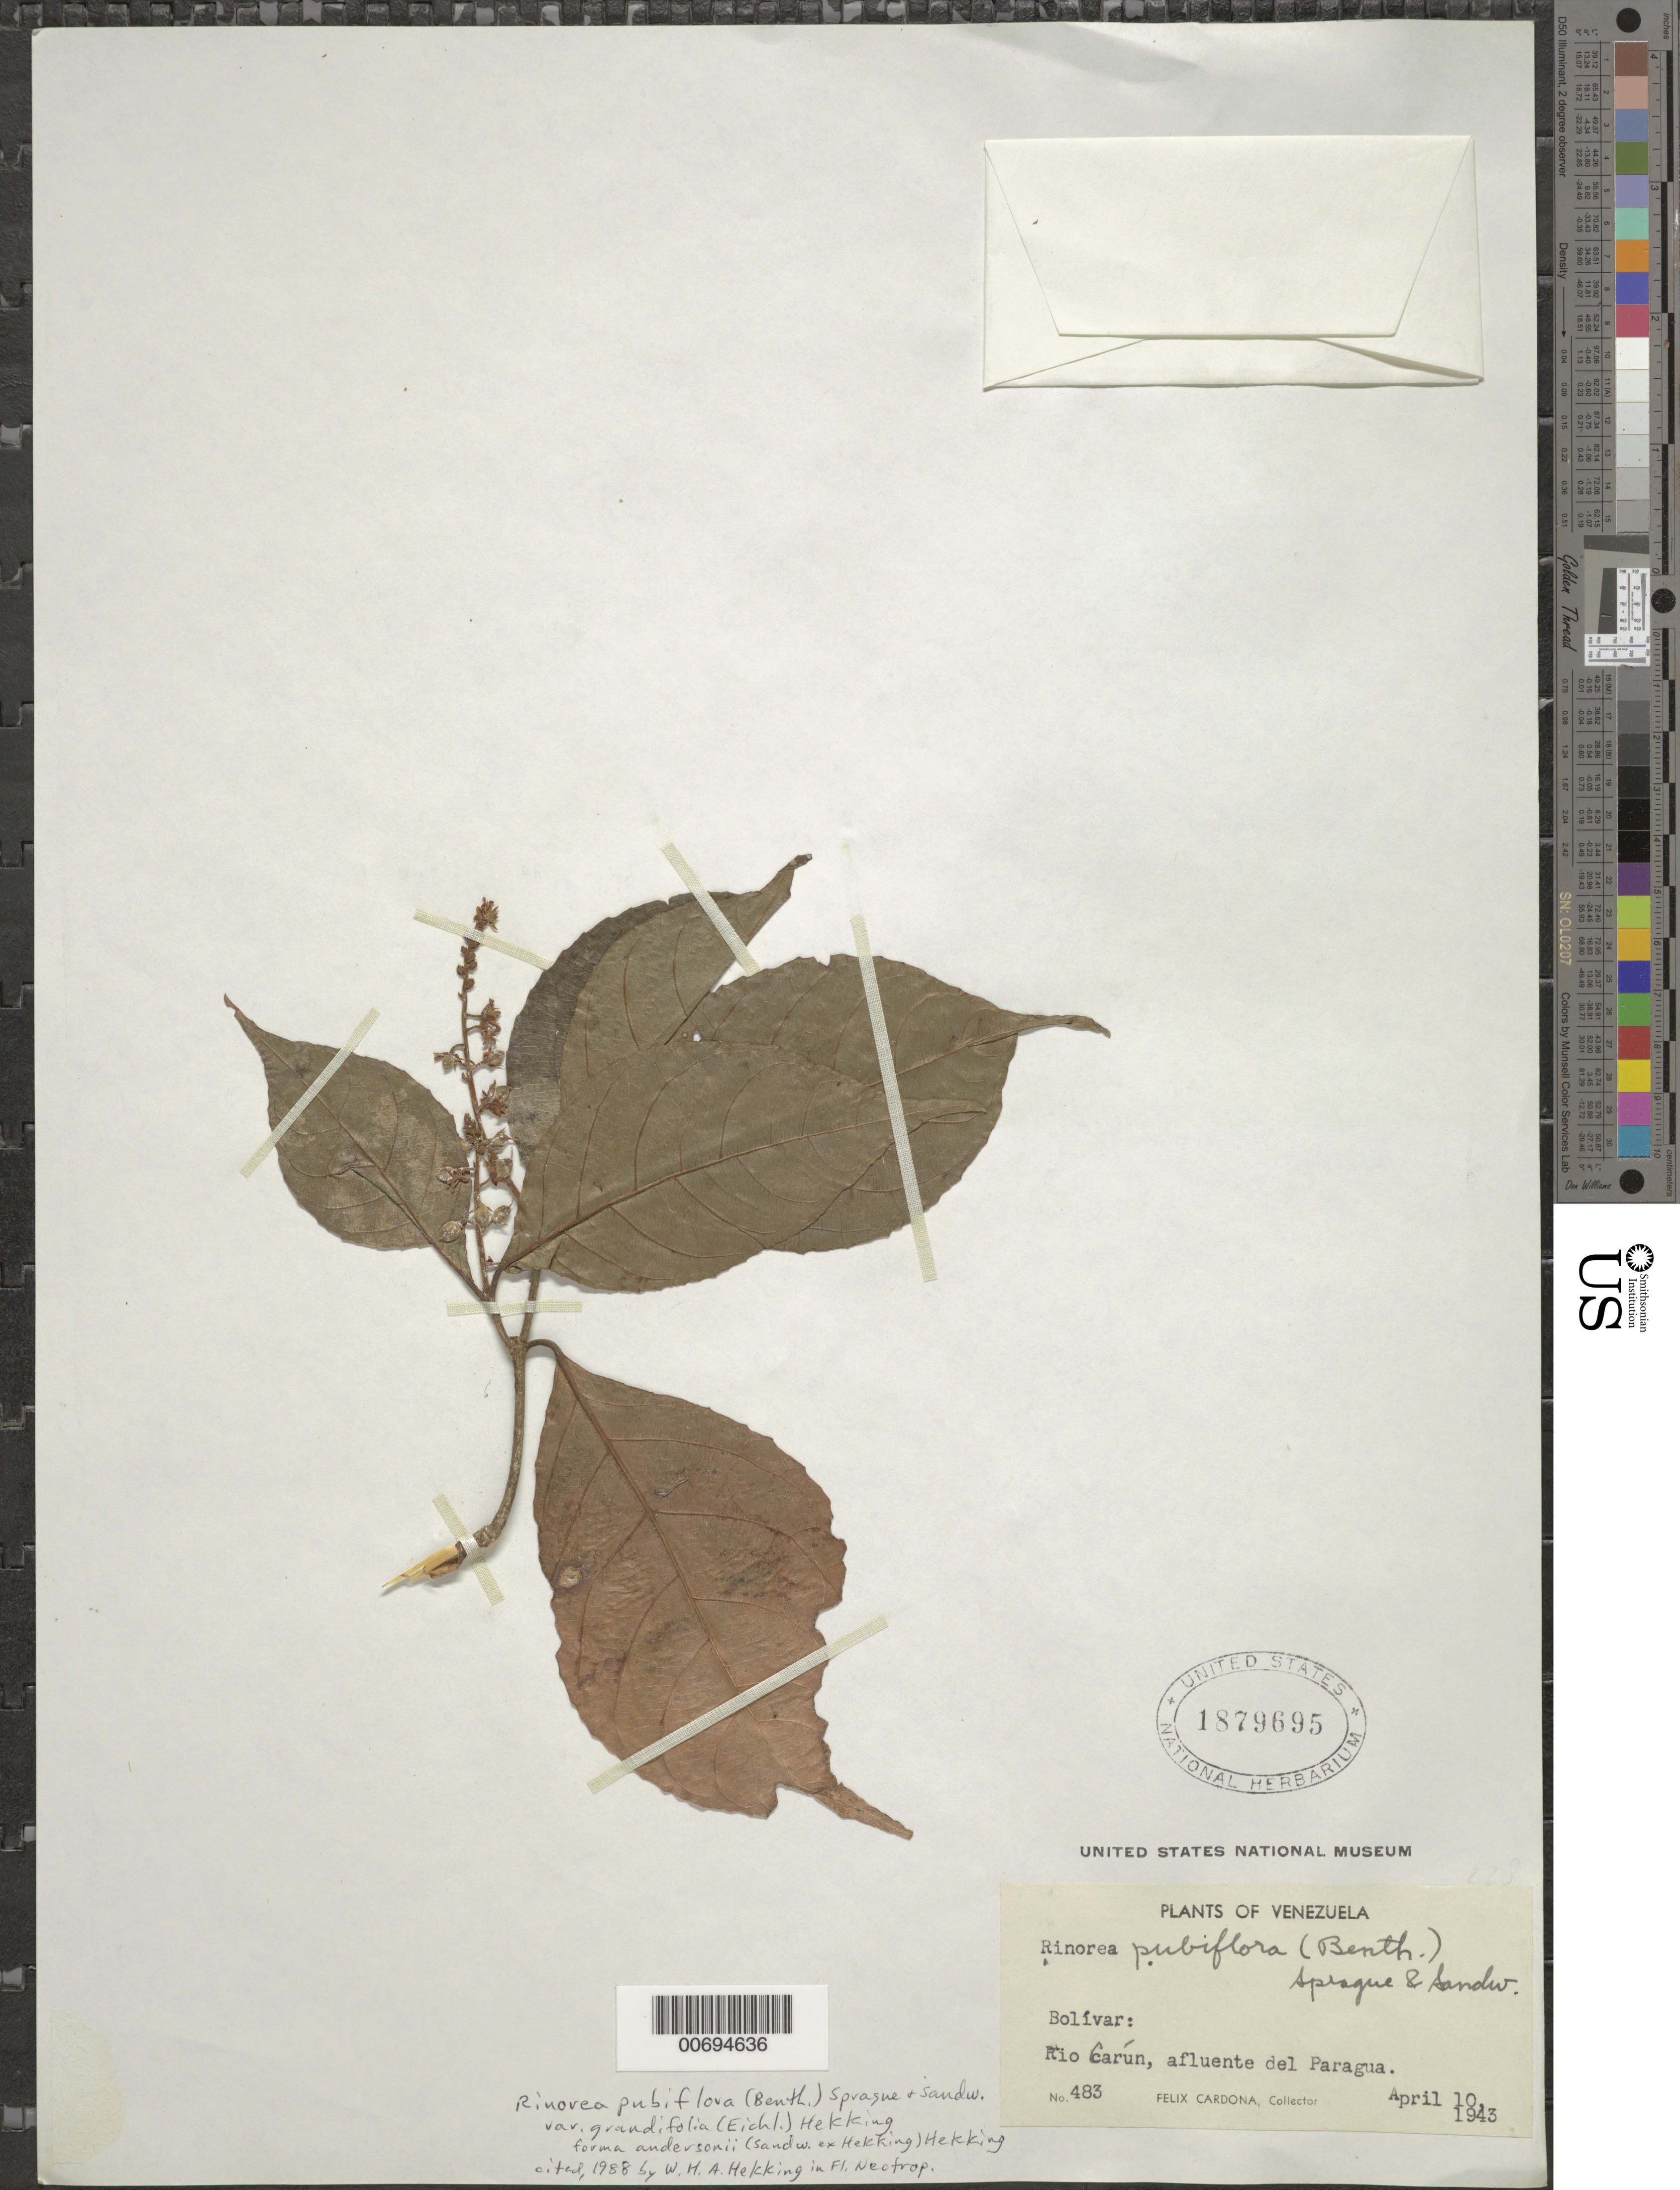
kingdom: Plantae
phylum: Tracheophyta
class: Magnoliopsida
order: Malpighiales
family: Violaceae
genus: Rinorea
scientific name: Rinorea pubiflora var. grandifolia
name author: (Eichler) Hekking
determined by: Hekking, W. H. A.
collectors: F. Cardona Puig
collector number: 483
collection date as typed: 10-Apr-43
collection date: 1943-04-10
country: Venezuela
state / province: Bolívar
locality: Río Carun, affluent of Río Paragua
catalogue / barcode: US 1879695